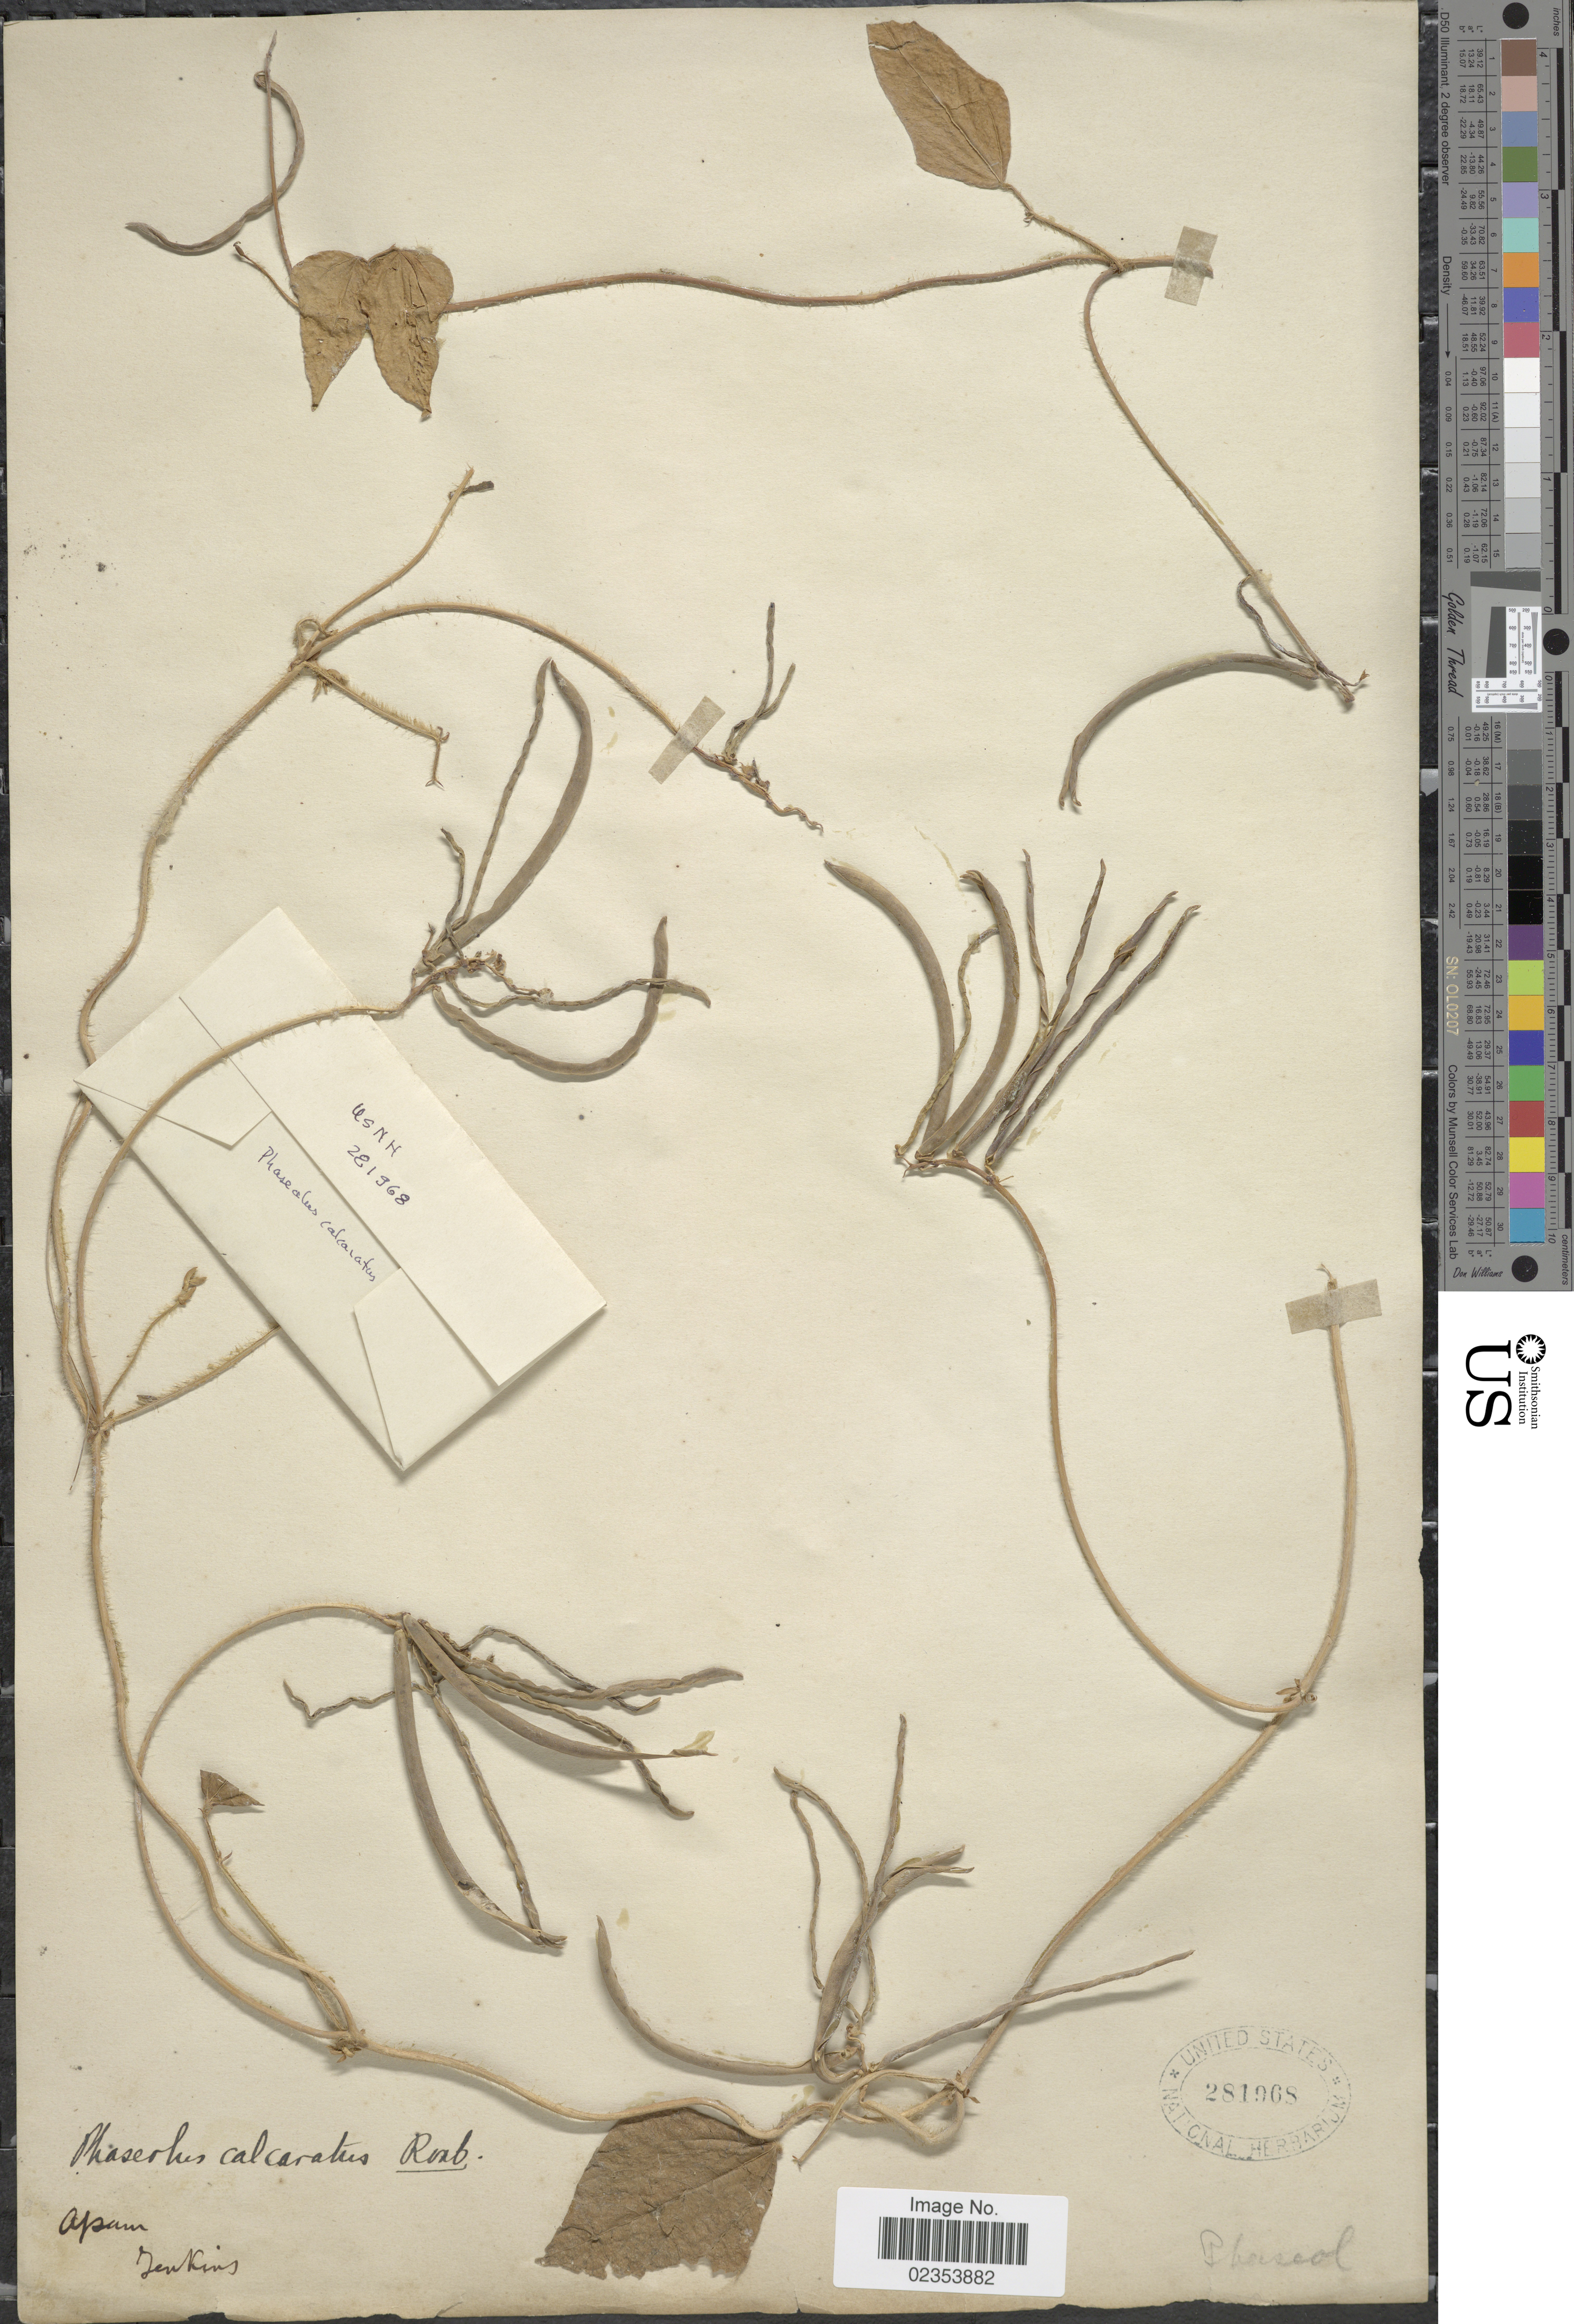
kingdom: Plantae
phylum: Tracheophyta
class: Magnoliopsida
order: Fabales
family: Fabaceae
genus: Vigna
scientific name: Vigna umbellata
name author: (Thunb.) Ohwi & H. Ohashi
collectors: -. Jenkins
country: India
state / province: Assam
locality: Phascol [unsure placement]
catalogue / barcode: US 281968